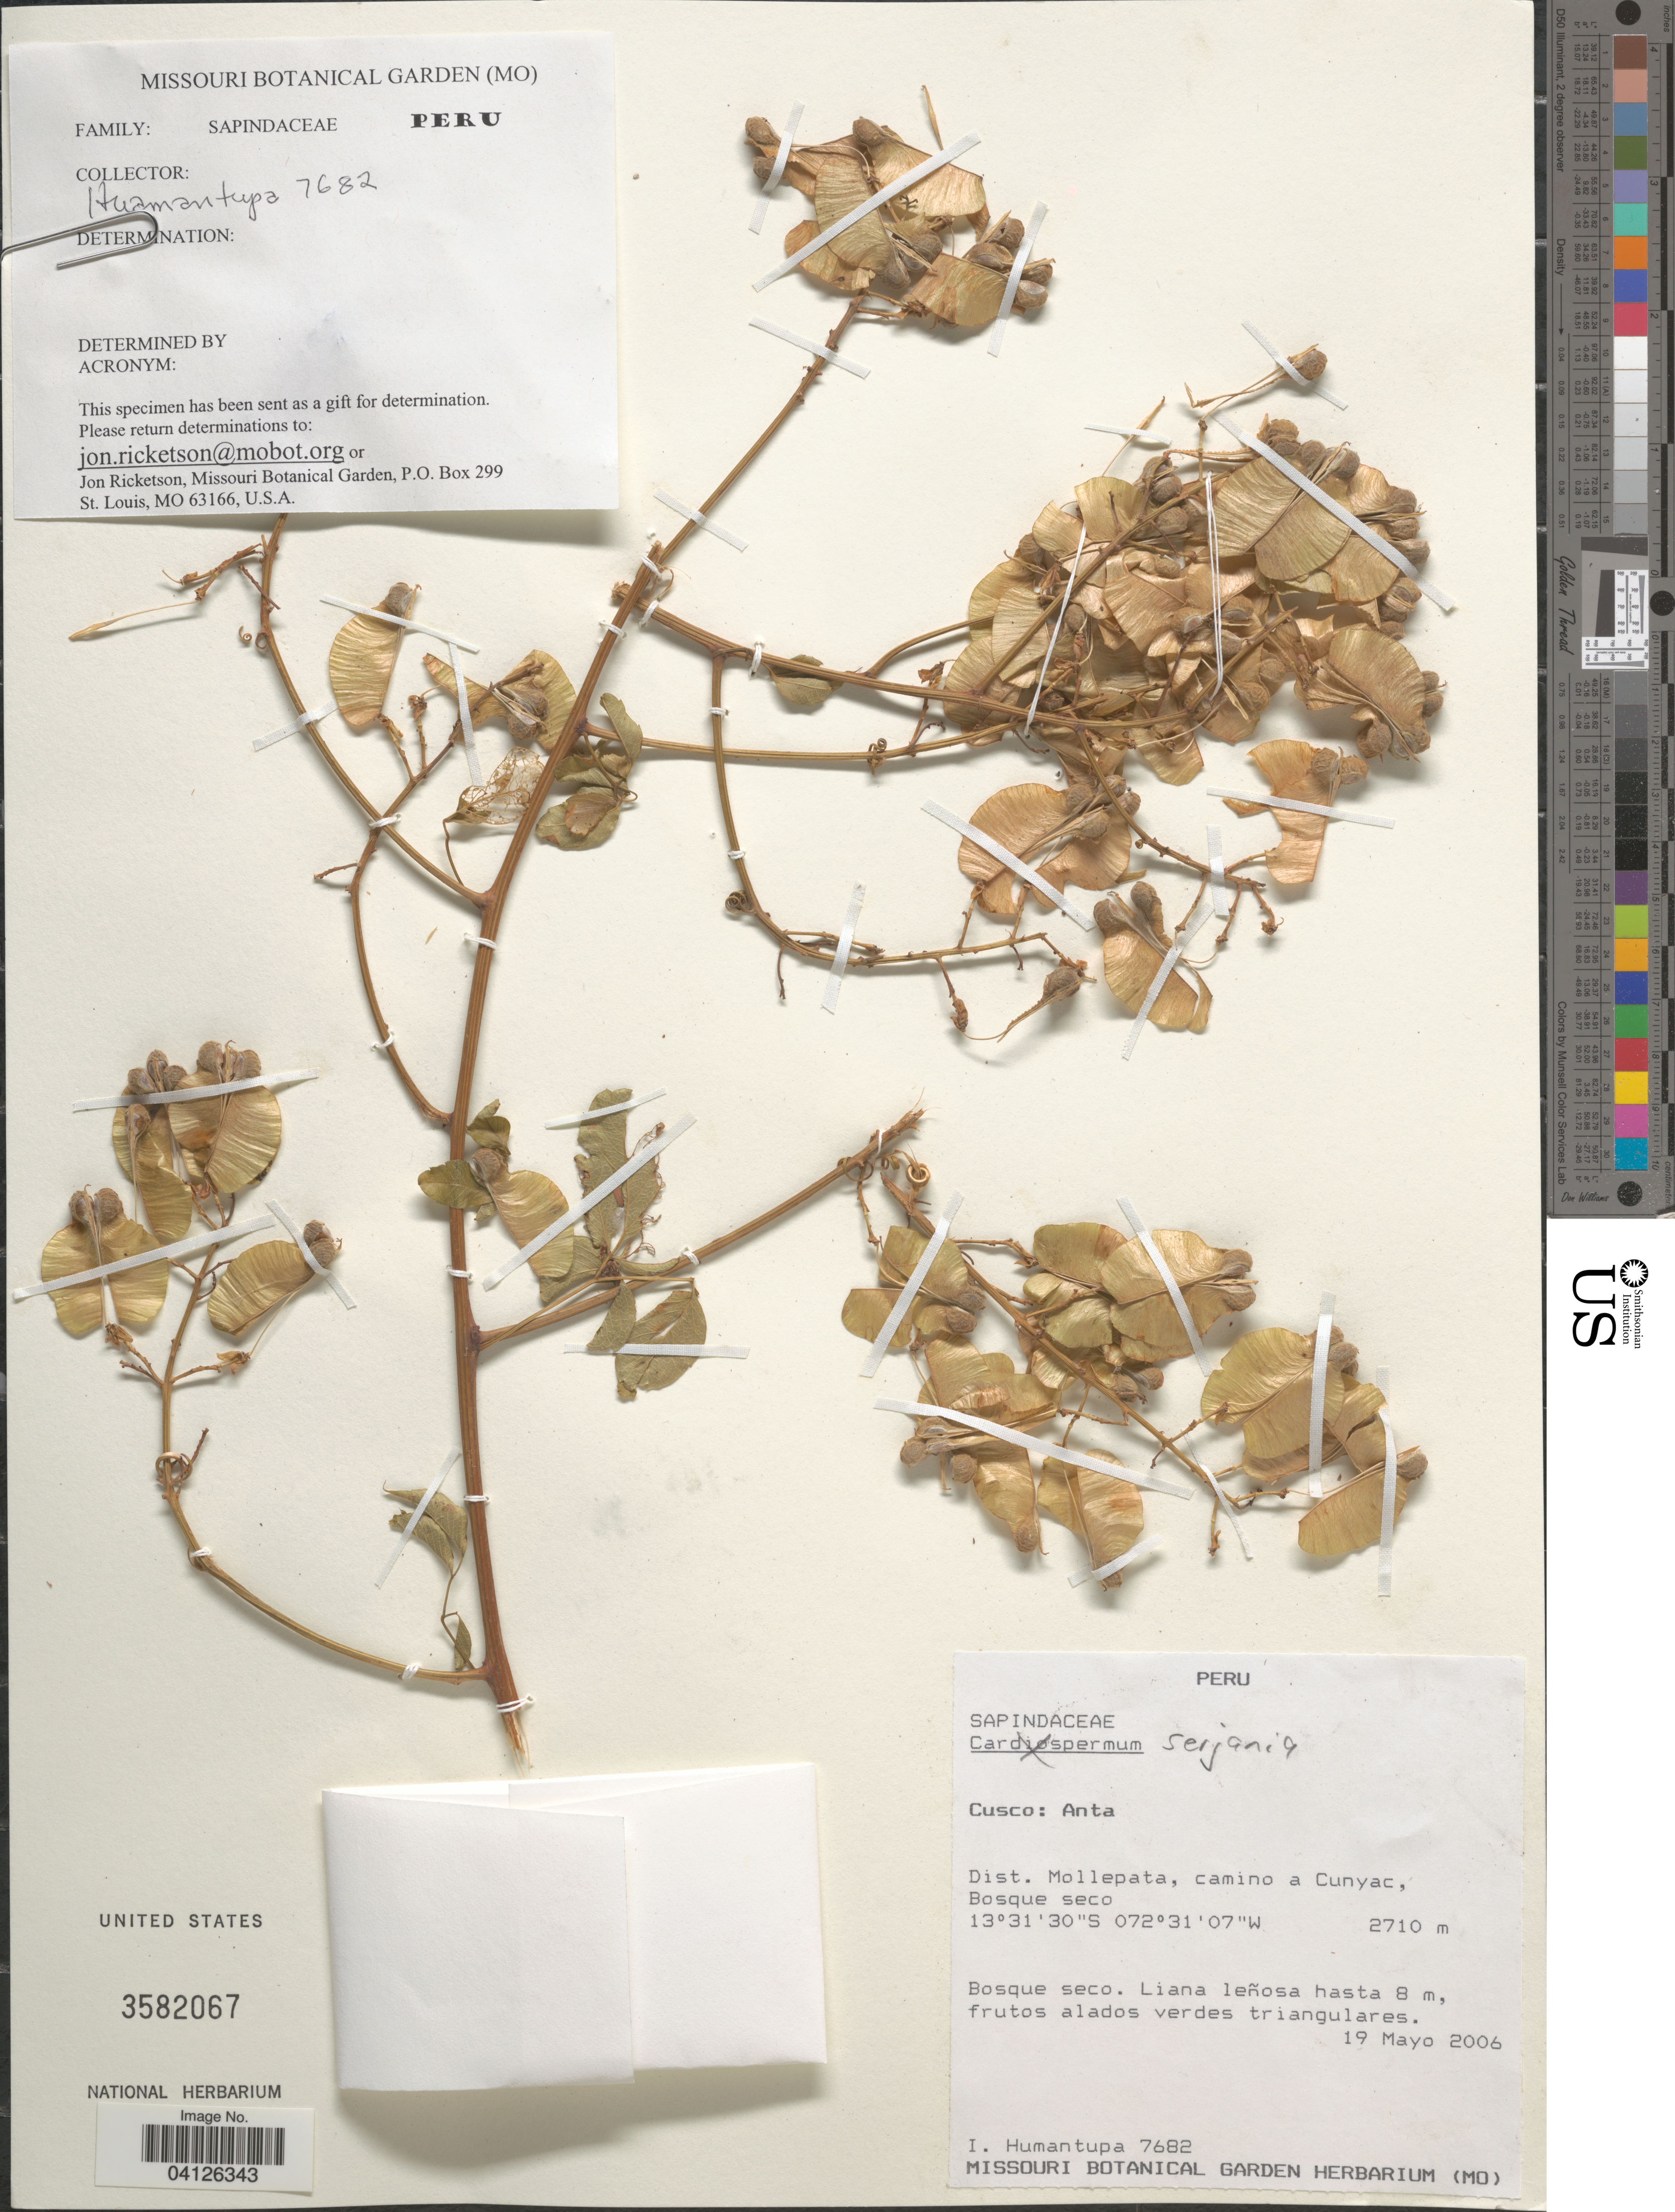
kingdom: Plantae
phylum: Tracheophyta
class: Magnoliopsida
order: Sapindales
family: Sapindaceae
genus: Serjania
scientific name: Serjania sp.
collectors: I. Huamantupa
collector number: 7682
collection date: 2006-05-19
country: Peru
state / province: Cusco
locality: Anta. Dist. Mollepata, camino a Cunyac.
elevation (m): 2710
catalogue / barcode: US 3582067